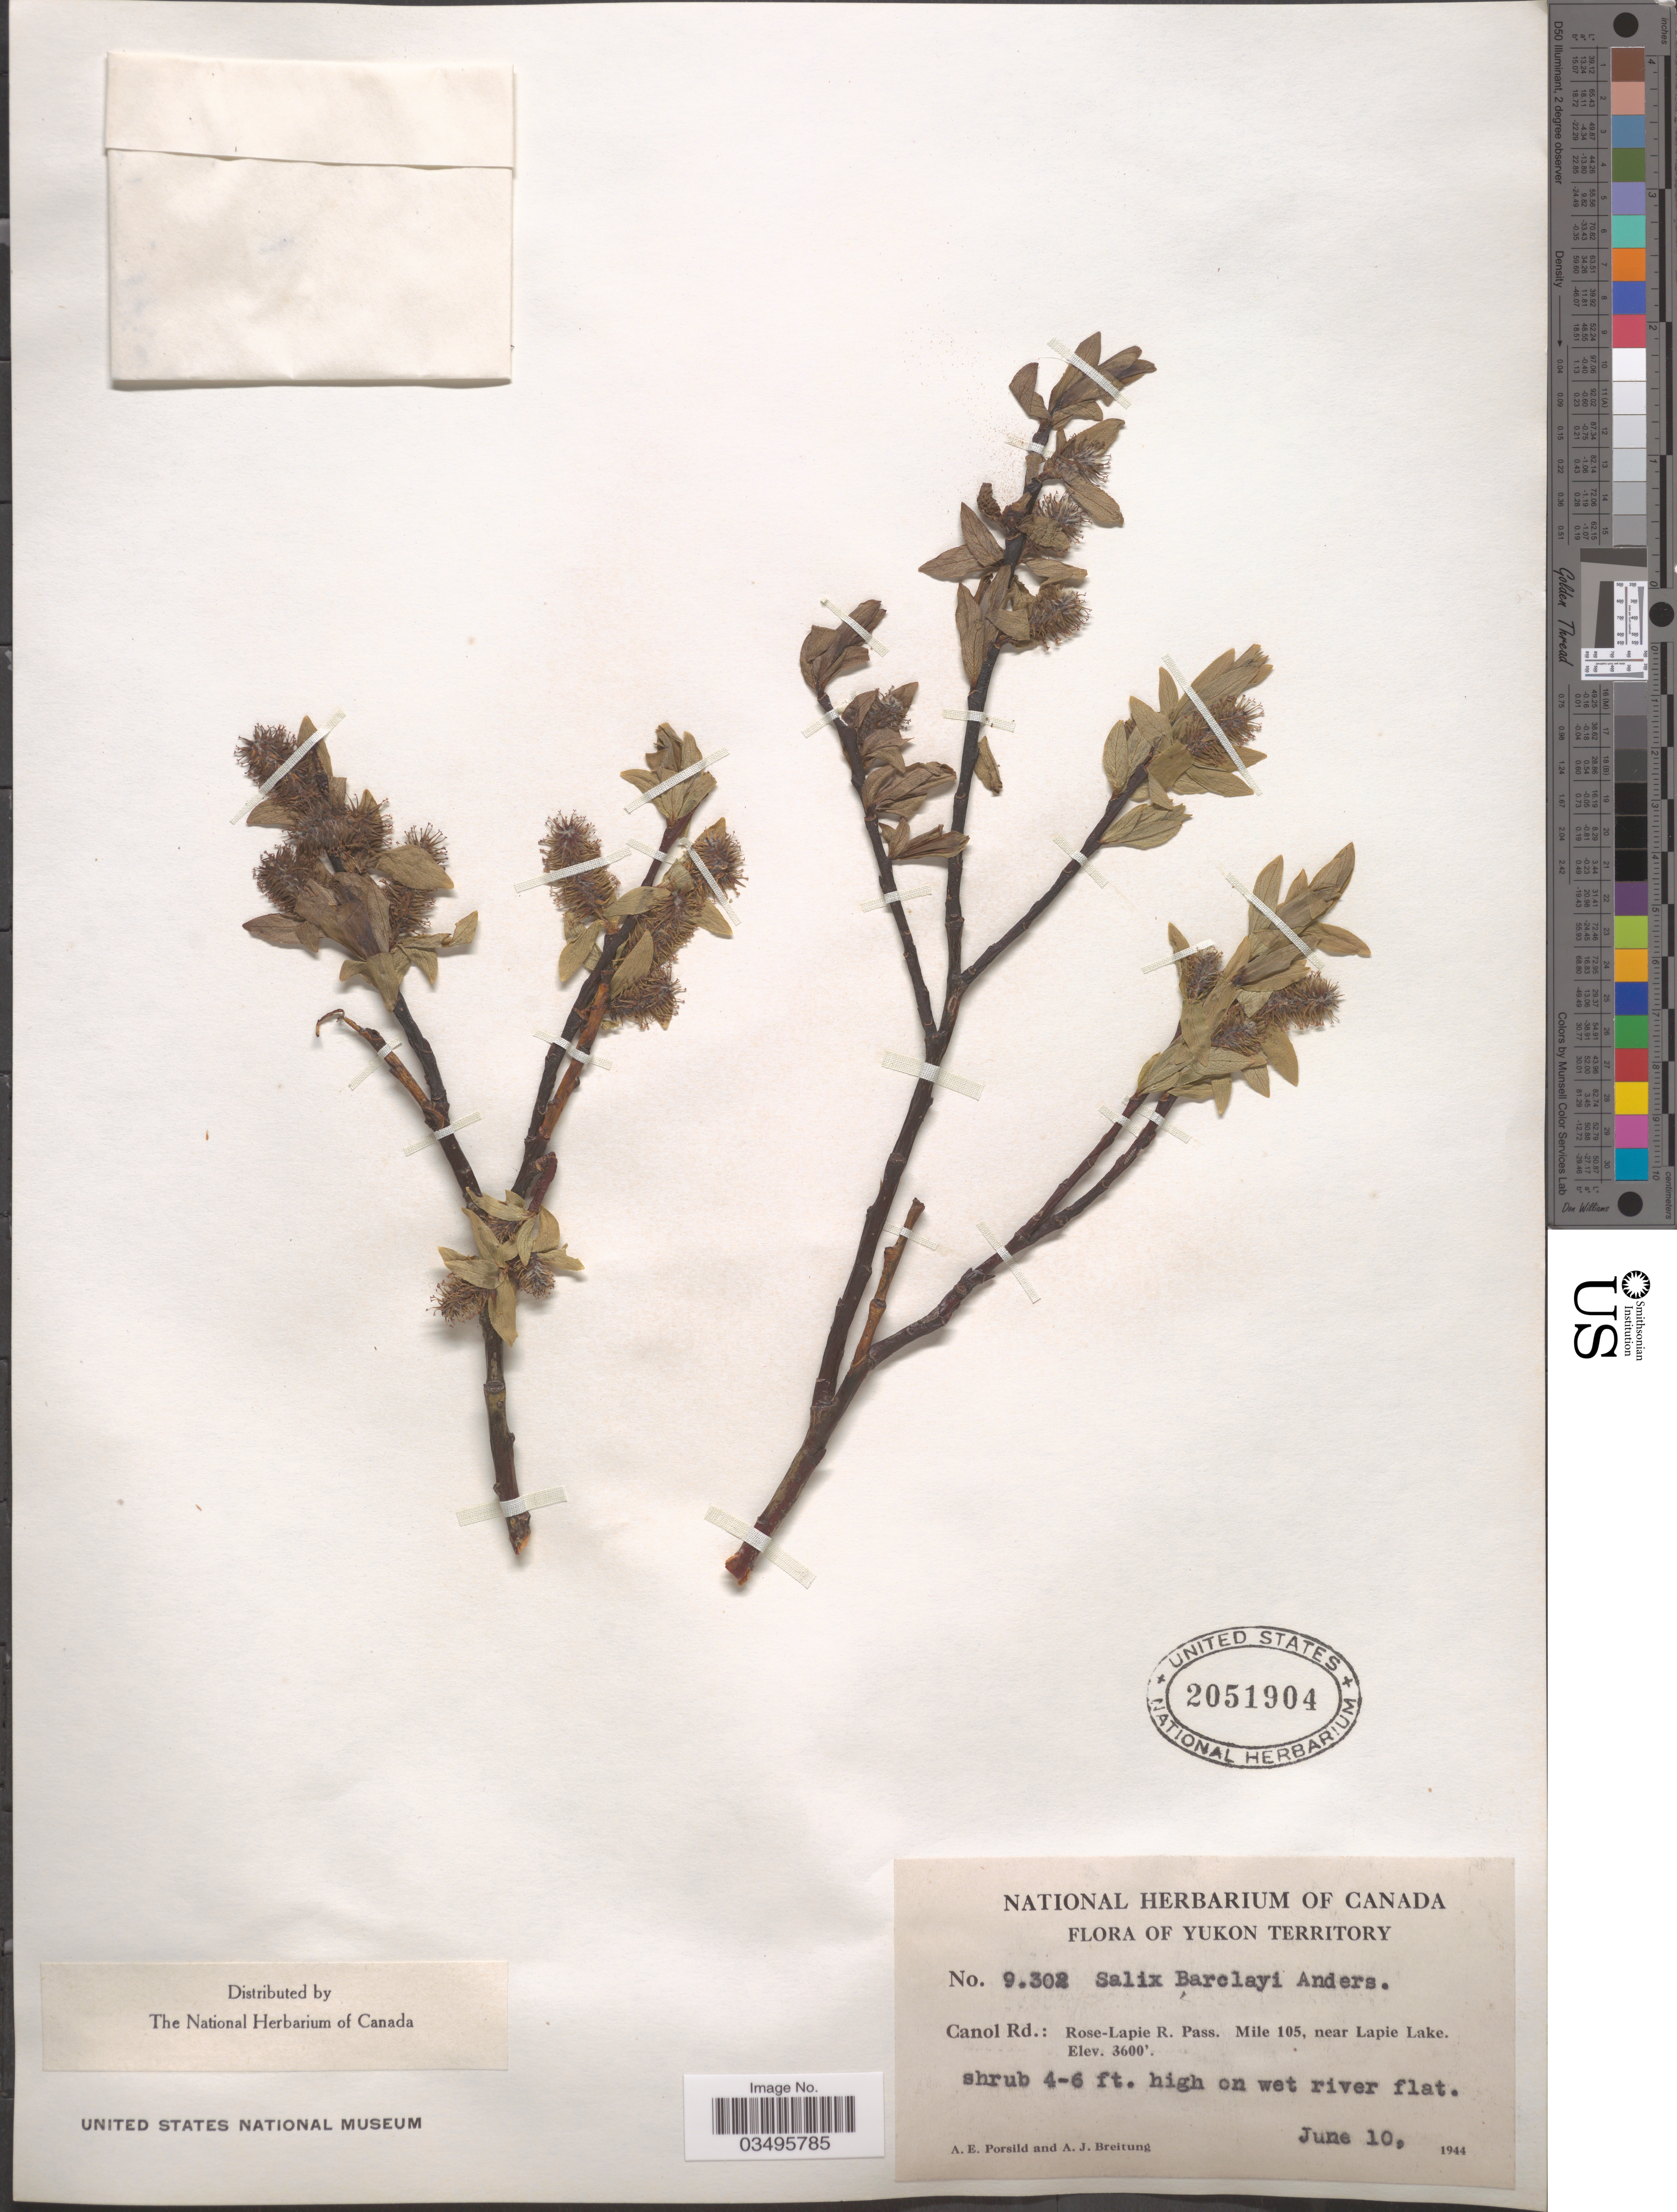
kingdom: Plantae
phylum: Tracheophyta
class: Magnoliopsida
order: Malpighiales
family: Salicaceae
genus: Salix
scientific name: Salix barclayi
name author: Andersson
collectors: A. E. Porsild & A. Breitung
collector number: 9302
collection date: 1944-06-10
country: Canada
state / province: Yukon Territory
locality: Canol Rd.: Rosie-Lapie R. Pass. Mile 105, near Lapie Lake.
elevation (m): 1097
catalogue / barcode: US 2051904